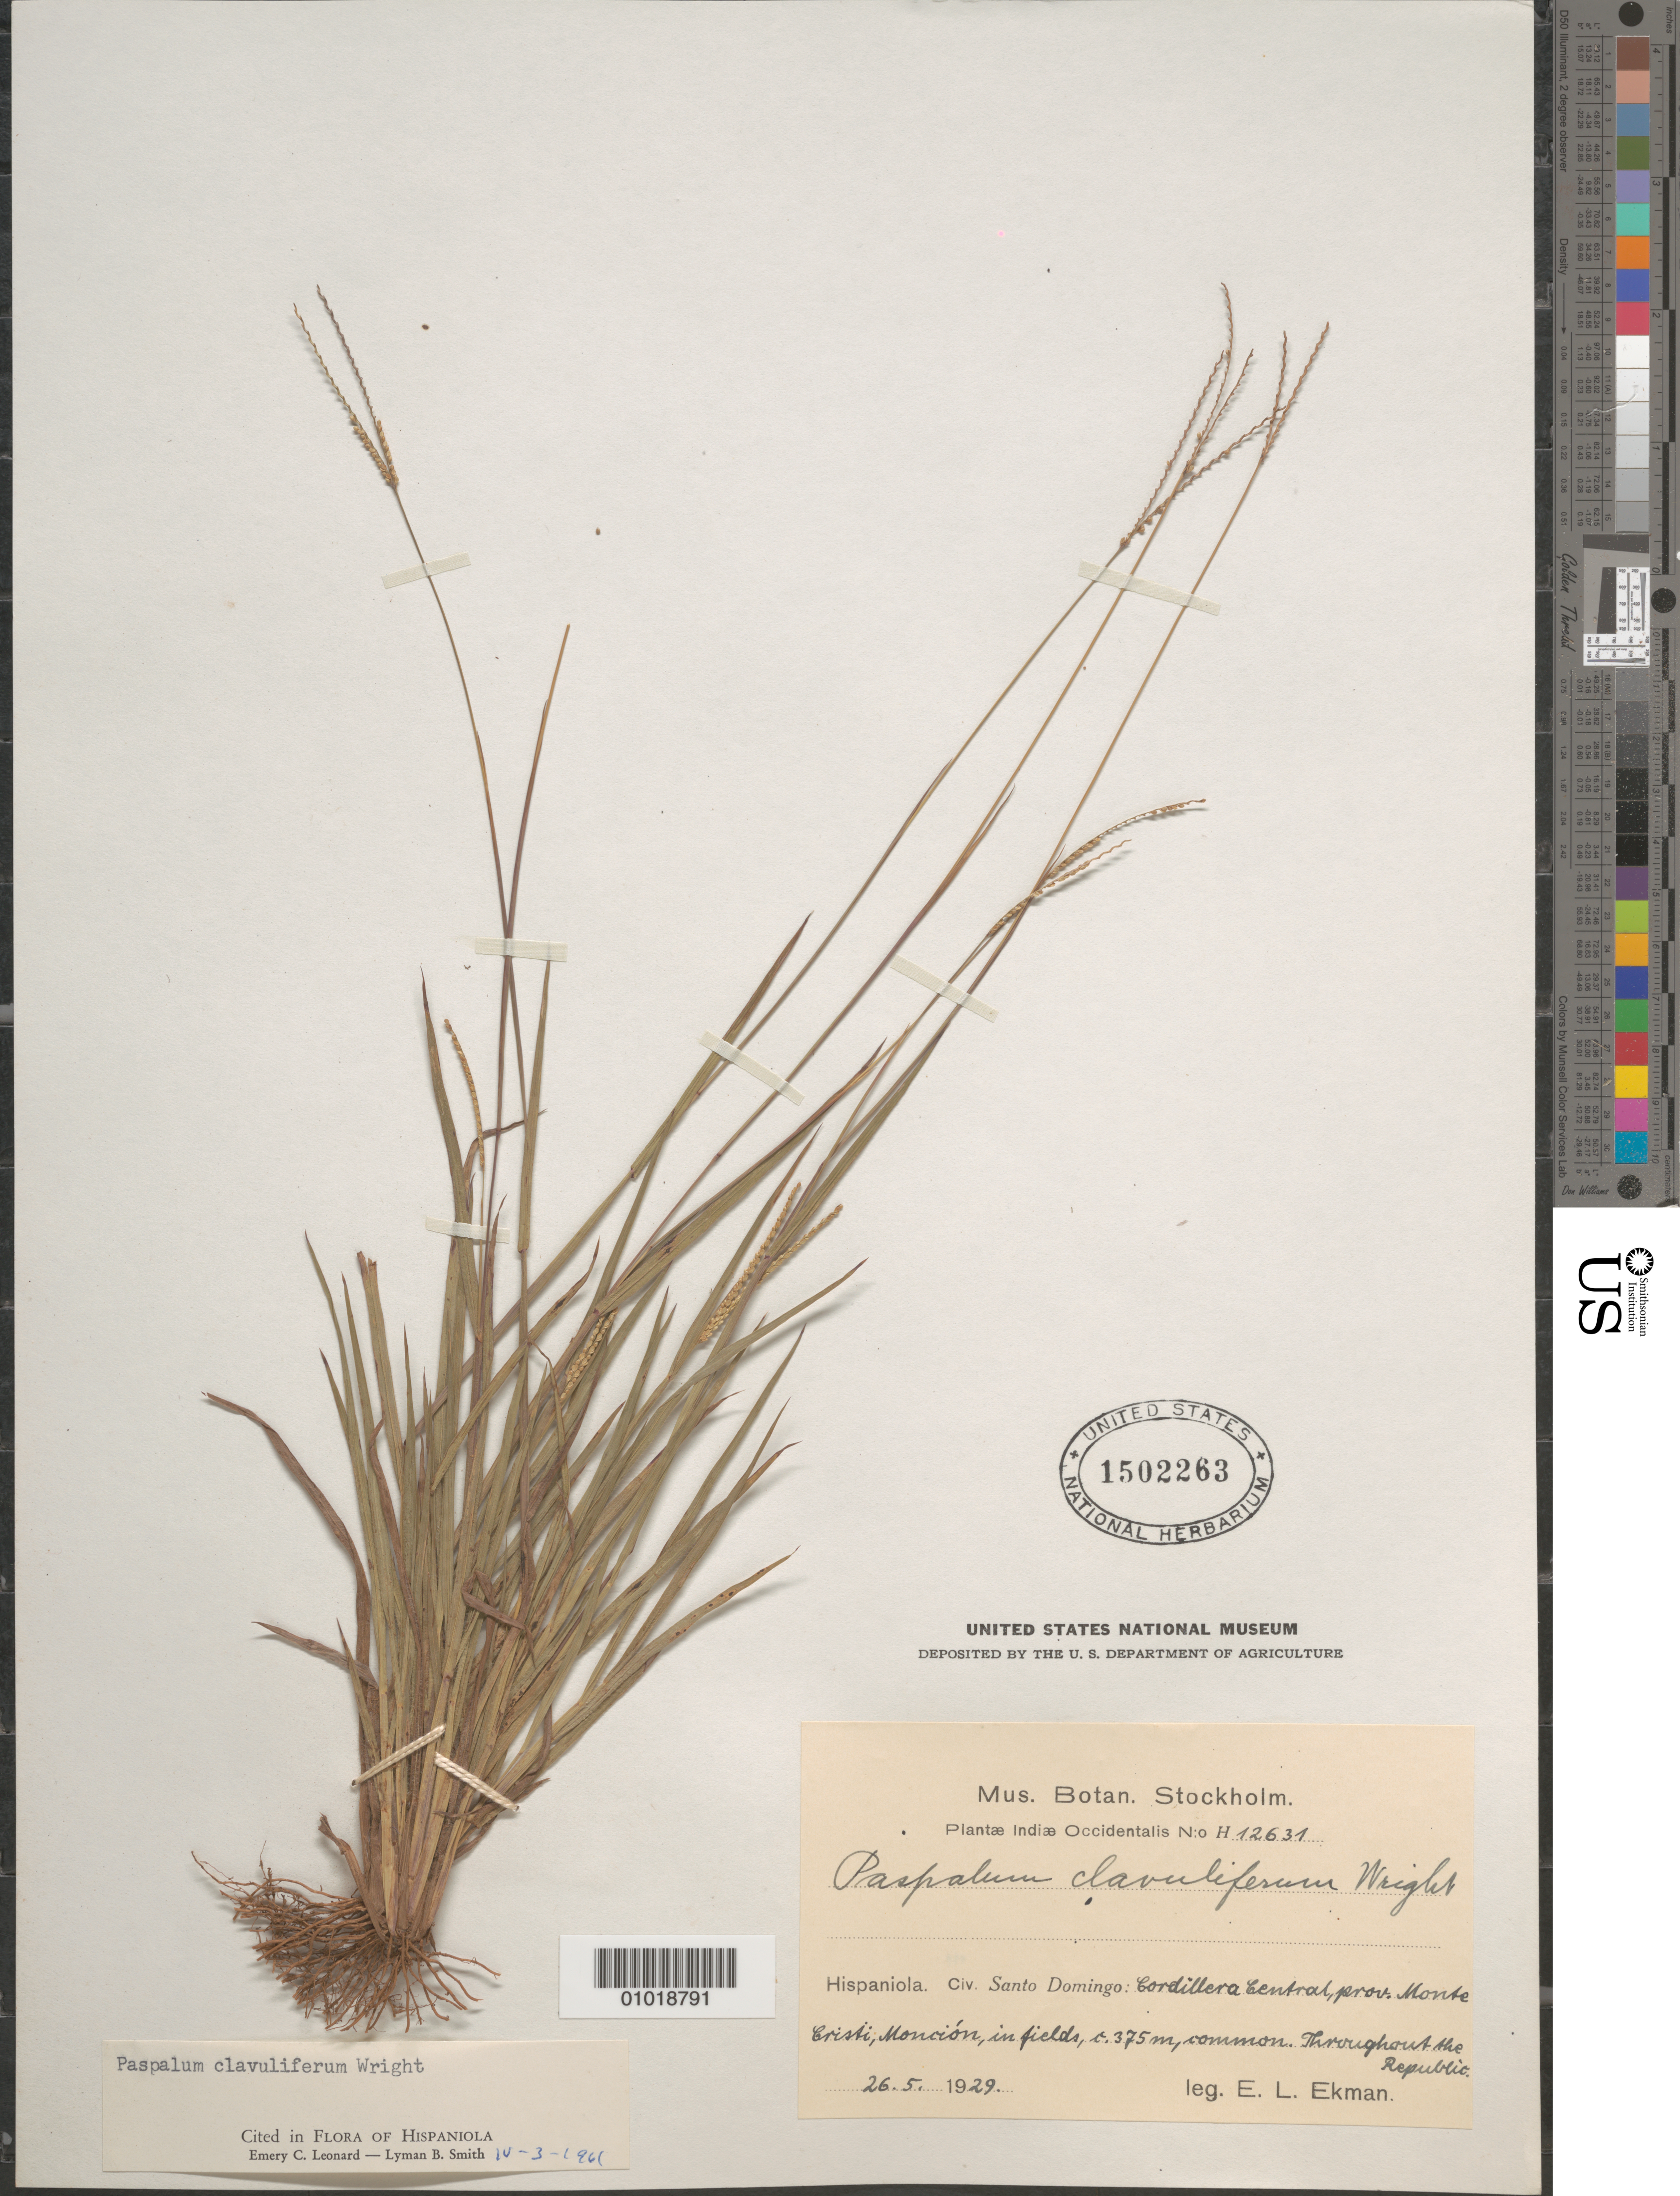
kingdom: Plantae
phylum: Tracheophyta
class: Liliopsida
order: Poales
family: Poaceae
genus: Paspalum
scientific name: Paspalum clavuliferum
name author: C. Wright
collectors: E. L. Ekman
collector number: H 12631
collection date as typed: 26 May 1929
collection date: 1929-05-26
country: Dominican Republic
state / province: Monte Cristi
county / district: Monción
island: Hispaniola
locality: Cordillera Central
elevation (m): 375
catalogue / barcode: US 1502263